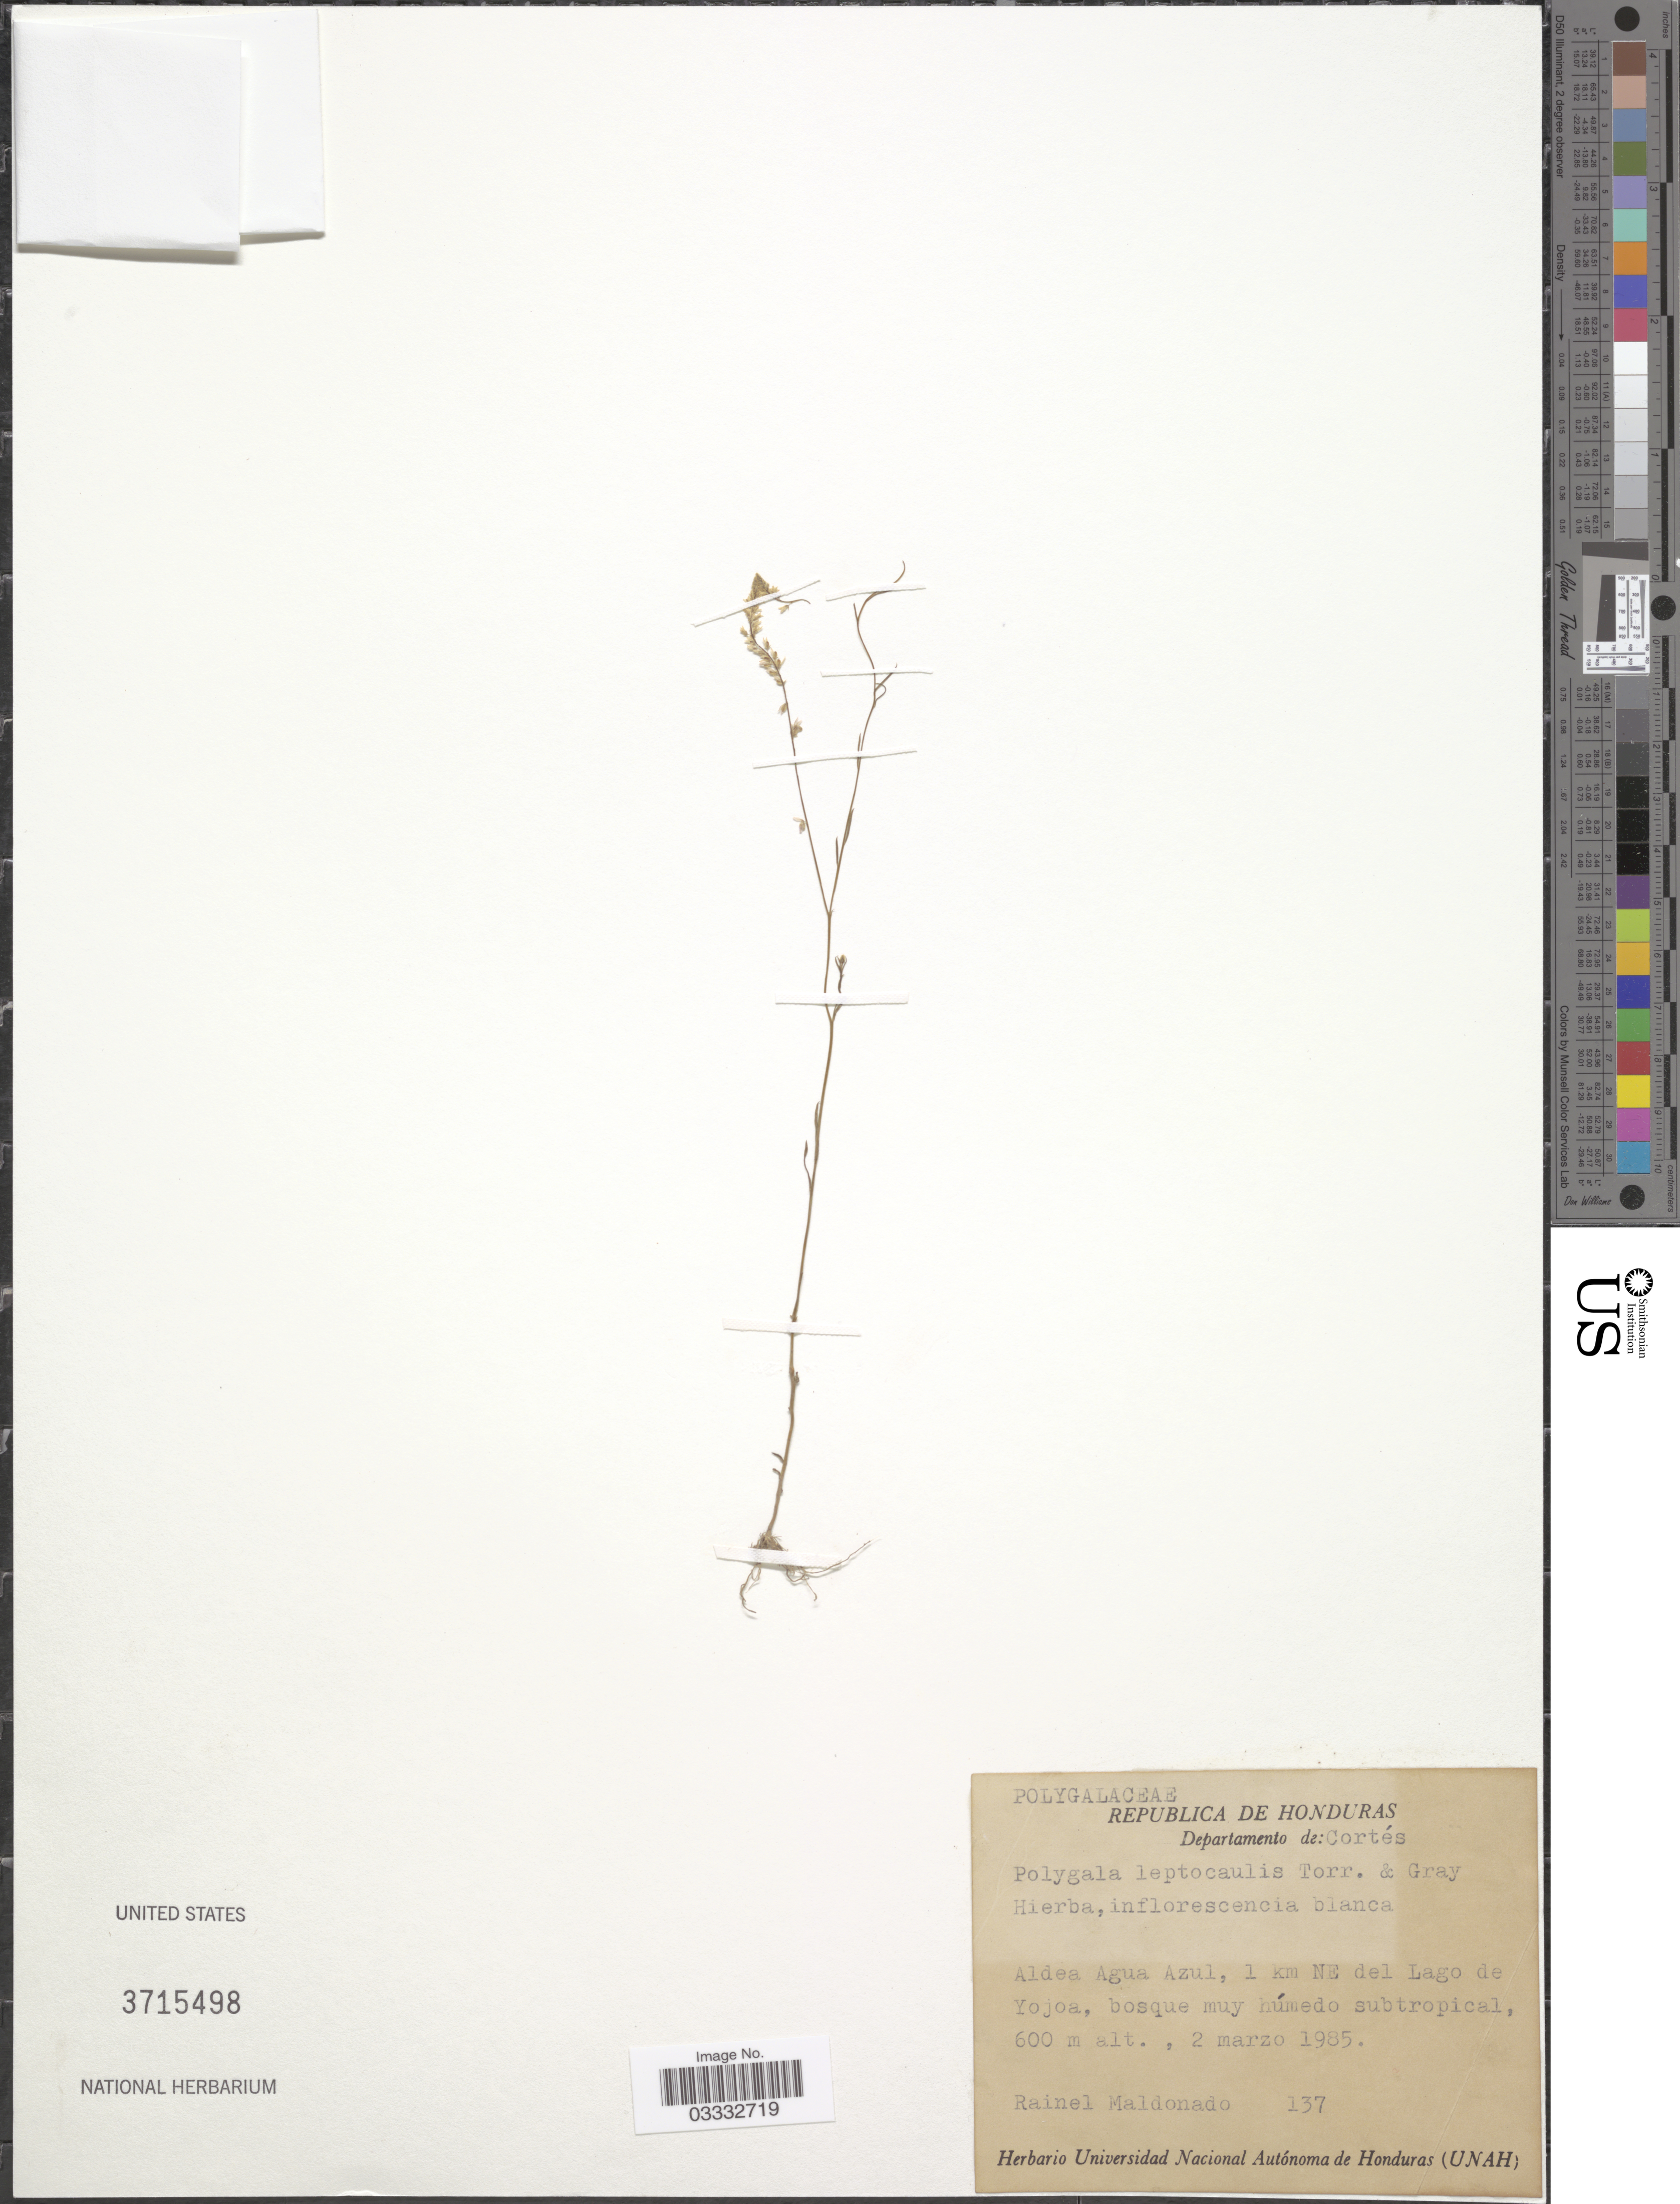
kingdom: Plantae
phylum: Tracheophyta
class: Magnoliopsida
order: Fabales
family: Polygalaceae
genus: Polygala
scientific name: Polygala leptocaulis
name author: Torr. & A. Gray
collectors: R. Maldonado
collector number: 137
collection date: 1985-03-02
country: Honduras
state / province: Cortés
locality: Departamento de: Cortés. Aldea Agua Azul, 1 km NE del Lago de Yojoa.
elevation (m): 600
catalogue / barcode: US 3715498